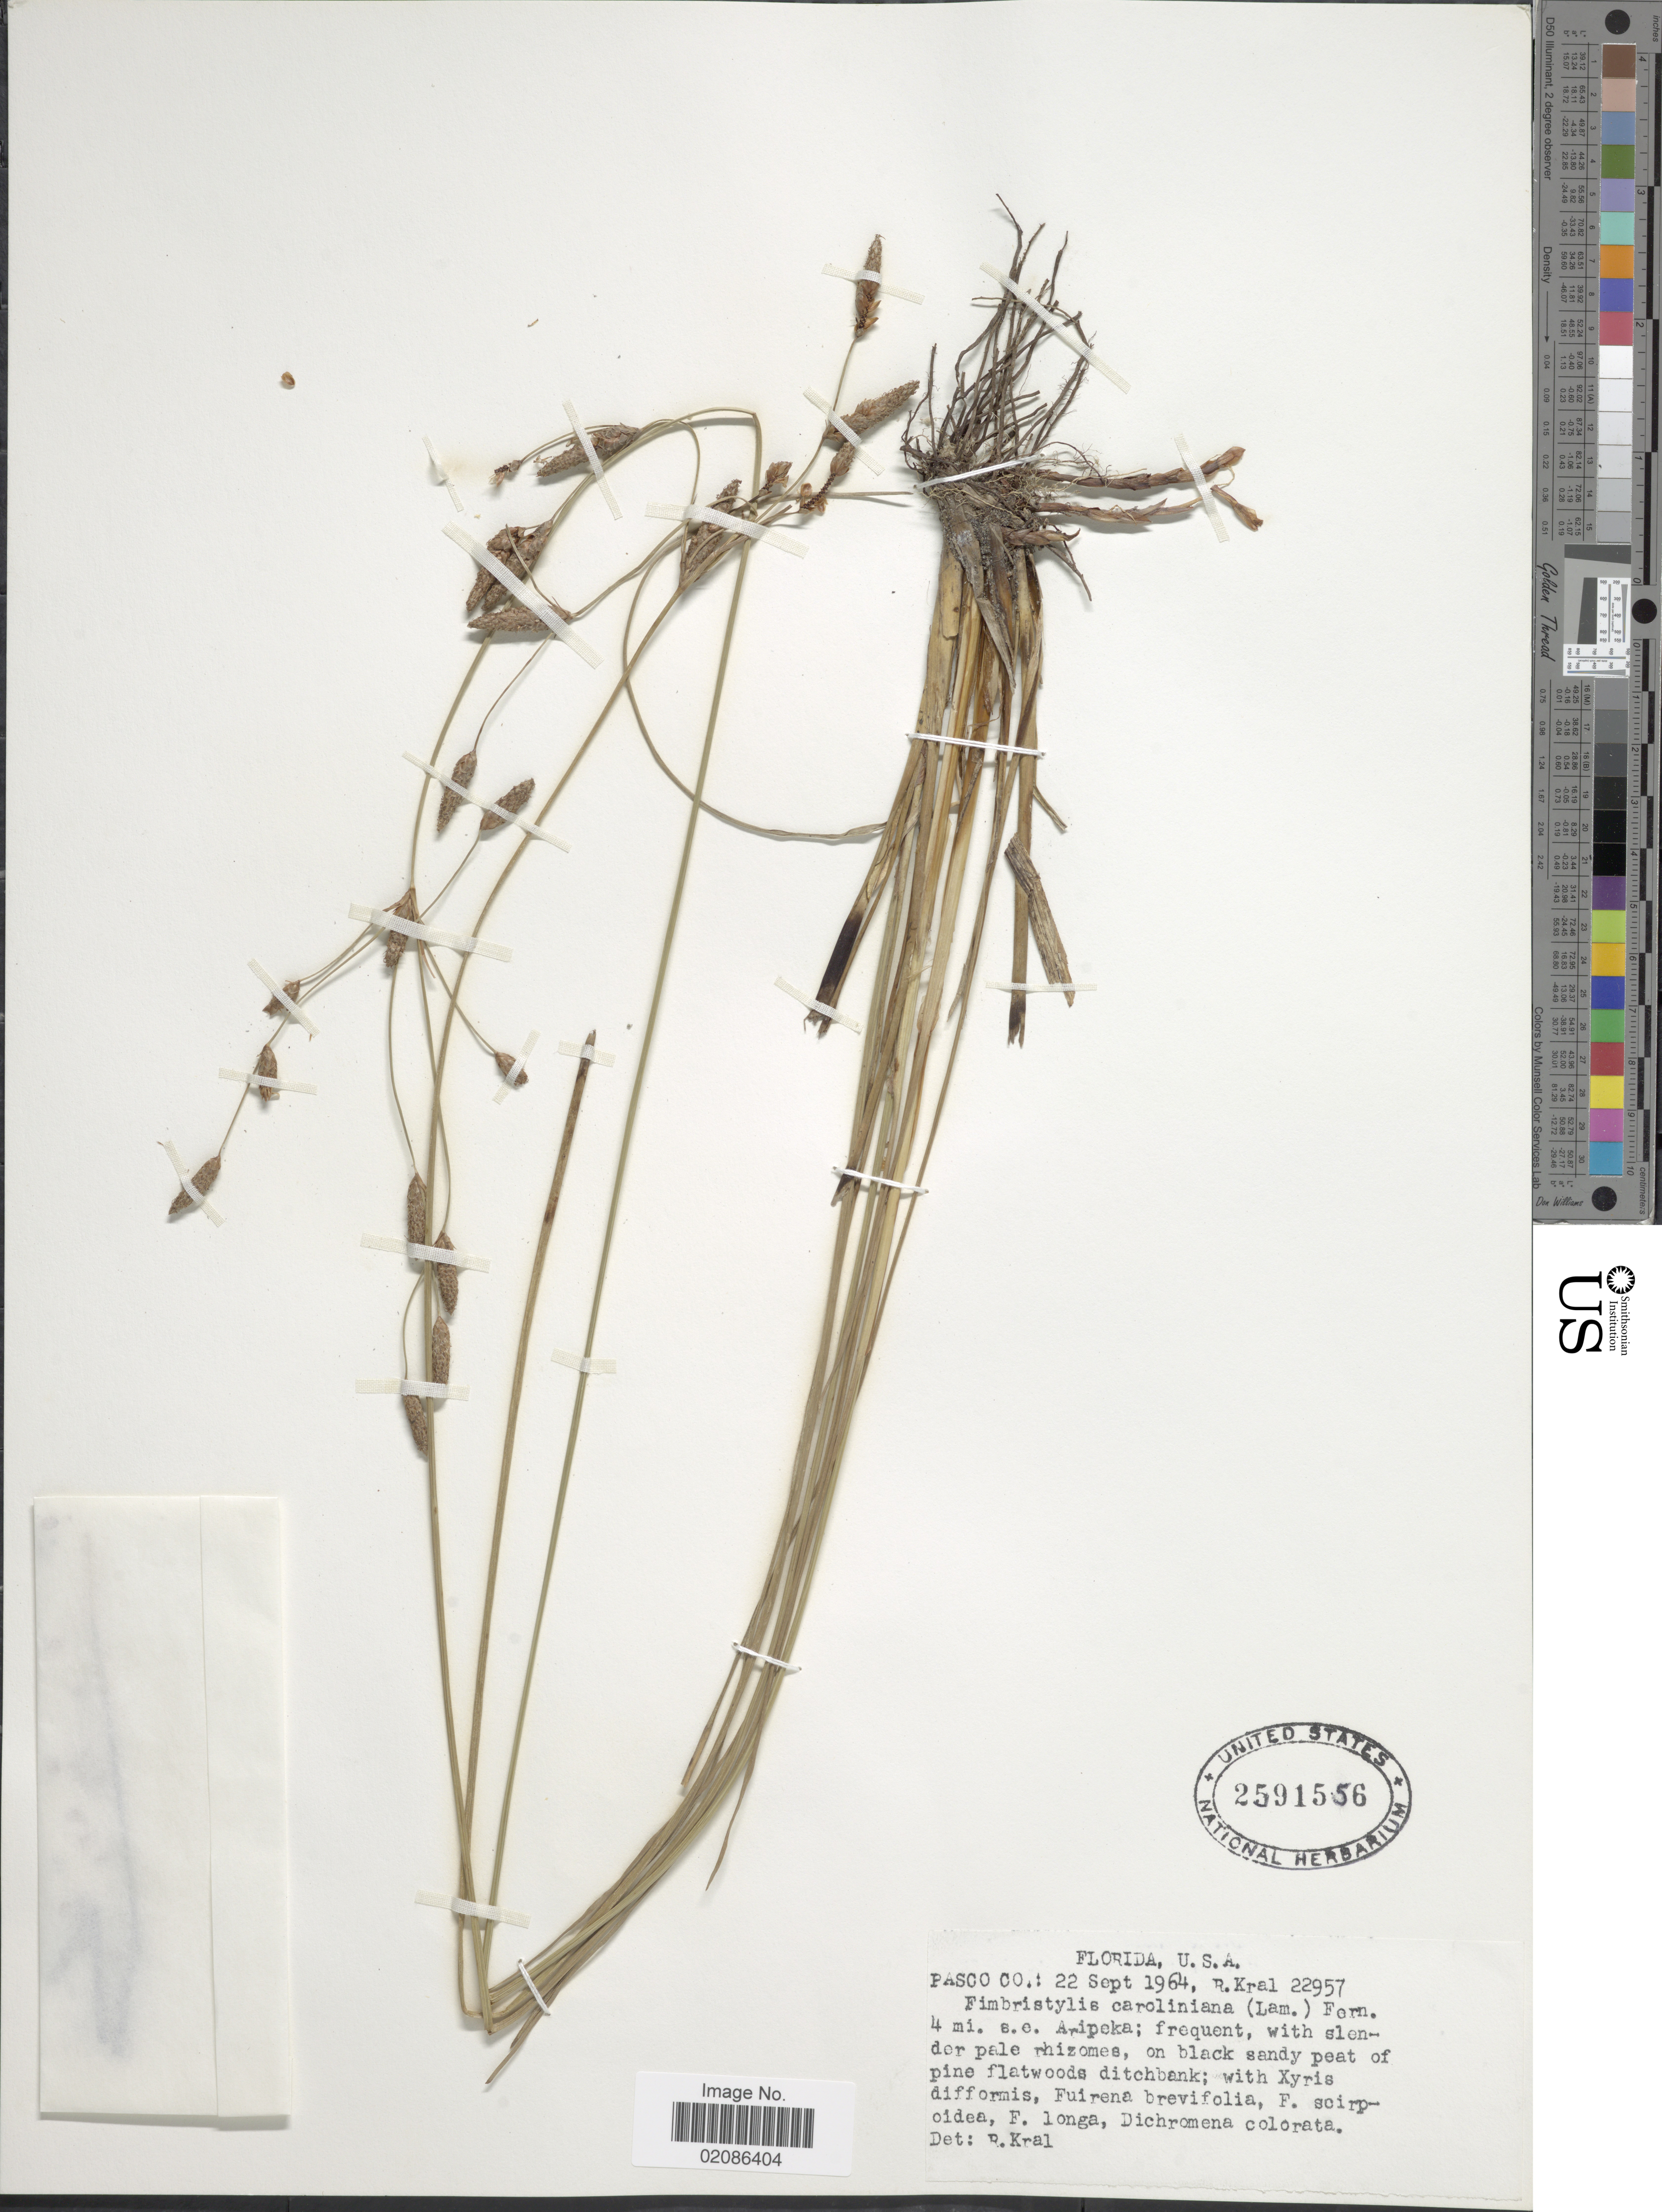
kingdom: Plantae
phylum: Tracheophyta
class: Liliopsida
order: Poales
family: Cyperaceae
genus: Fimbristylis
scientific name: Fimbristylis caroliniana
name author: (Lam.) Fernald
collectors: R. Kral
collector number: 22957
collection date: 1964-09-22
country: United States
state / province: Florida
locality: Pasco Co: 4 mi s.e. Aripeka; frequent, with slender plae rhizomes, on black sandy peat of pine flatwoods ditchbank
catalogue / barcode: US 2591556